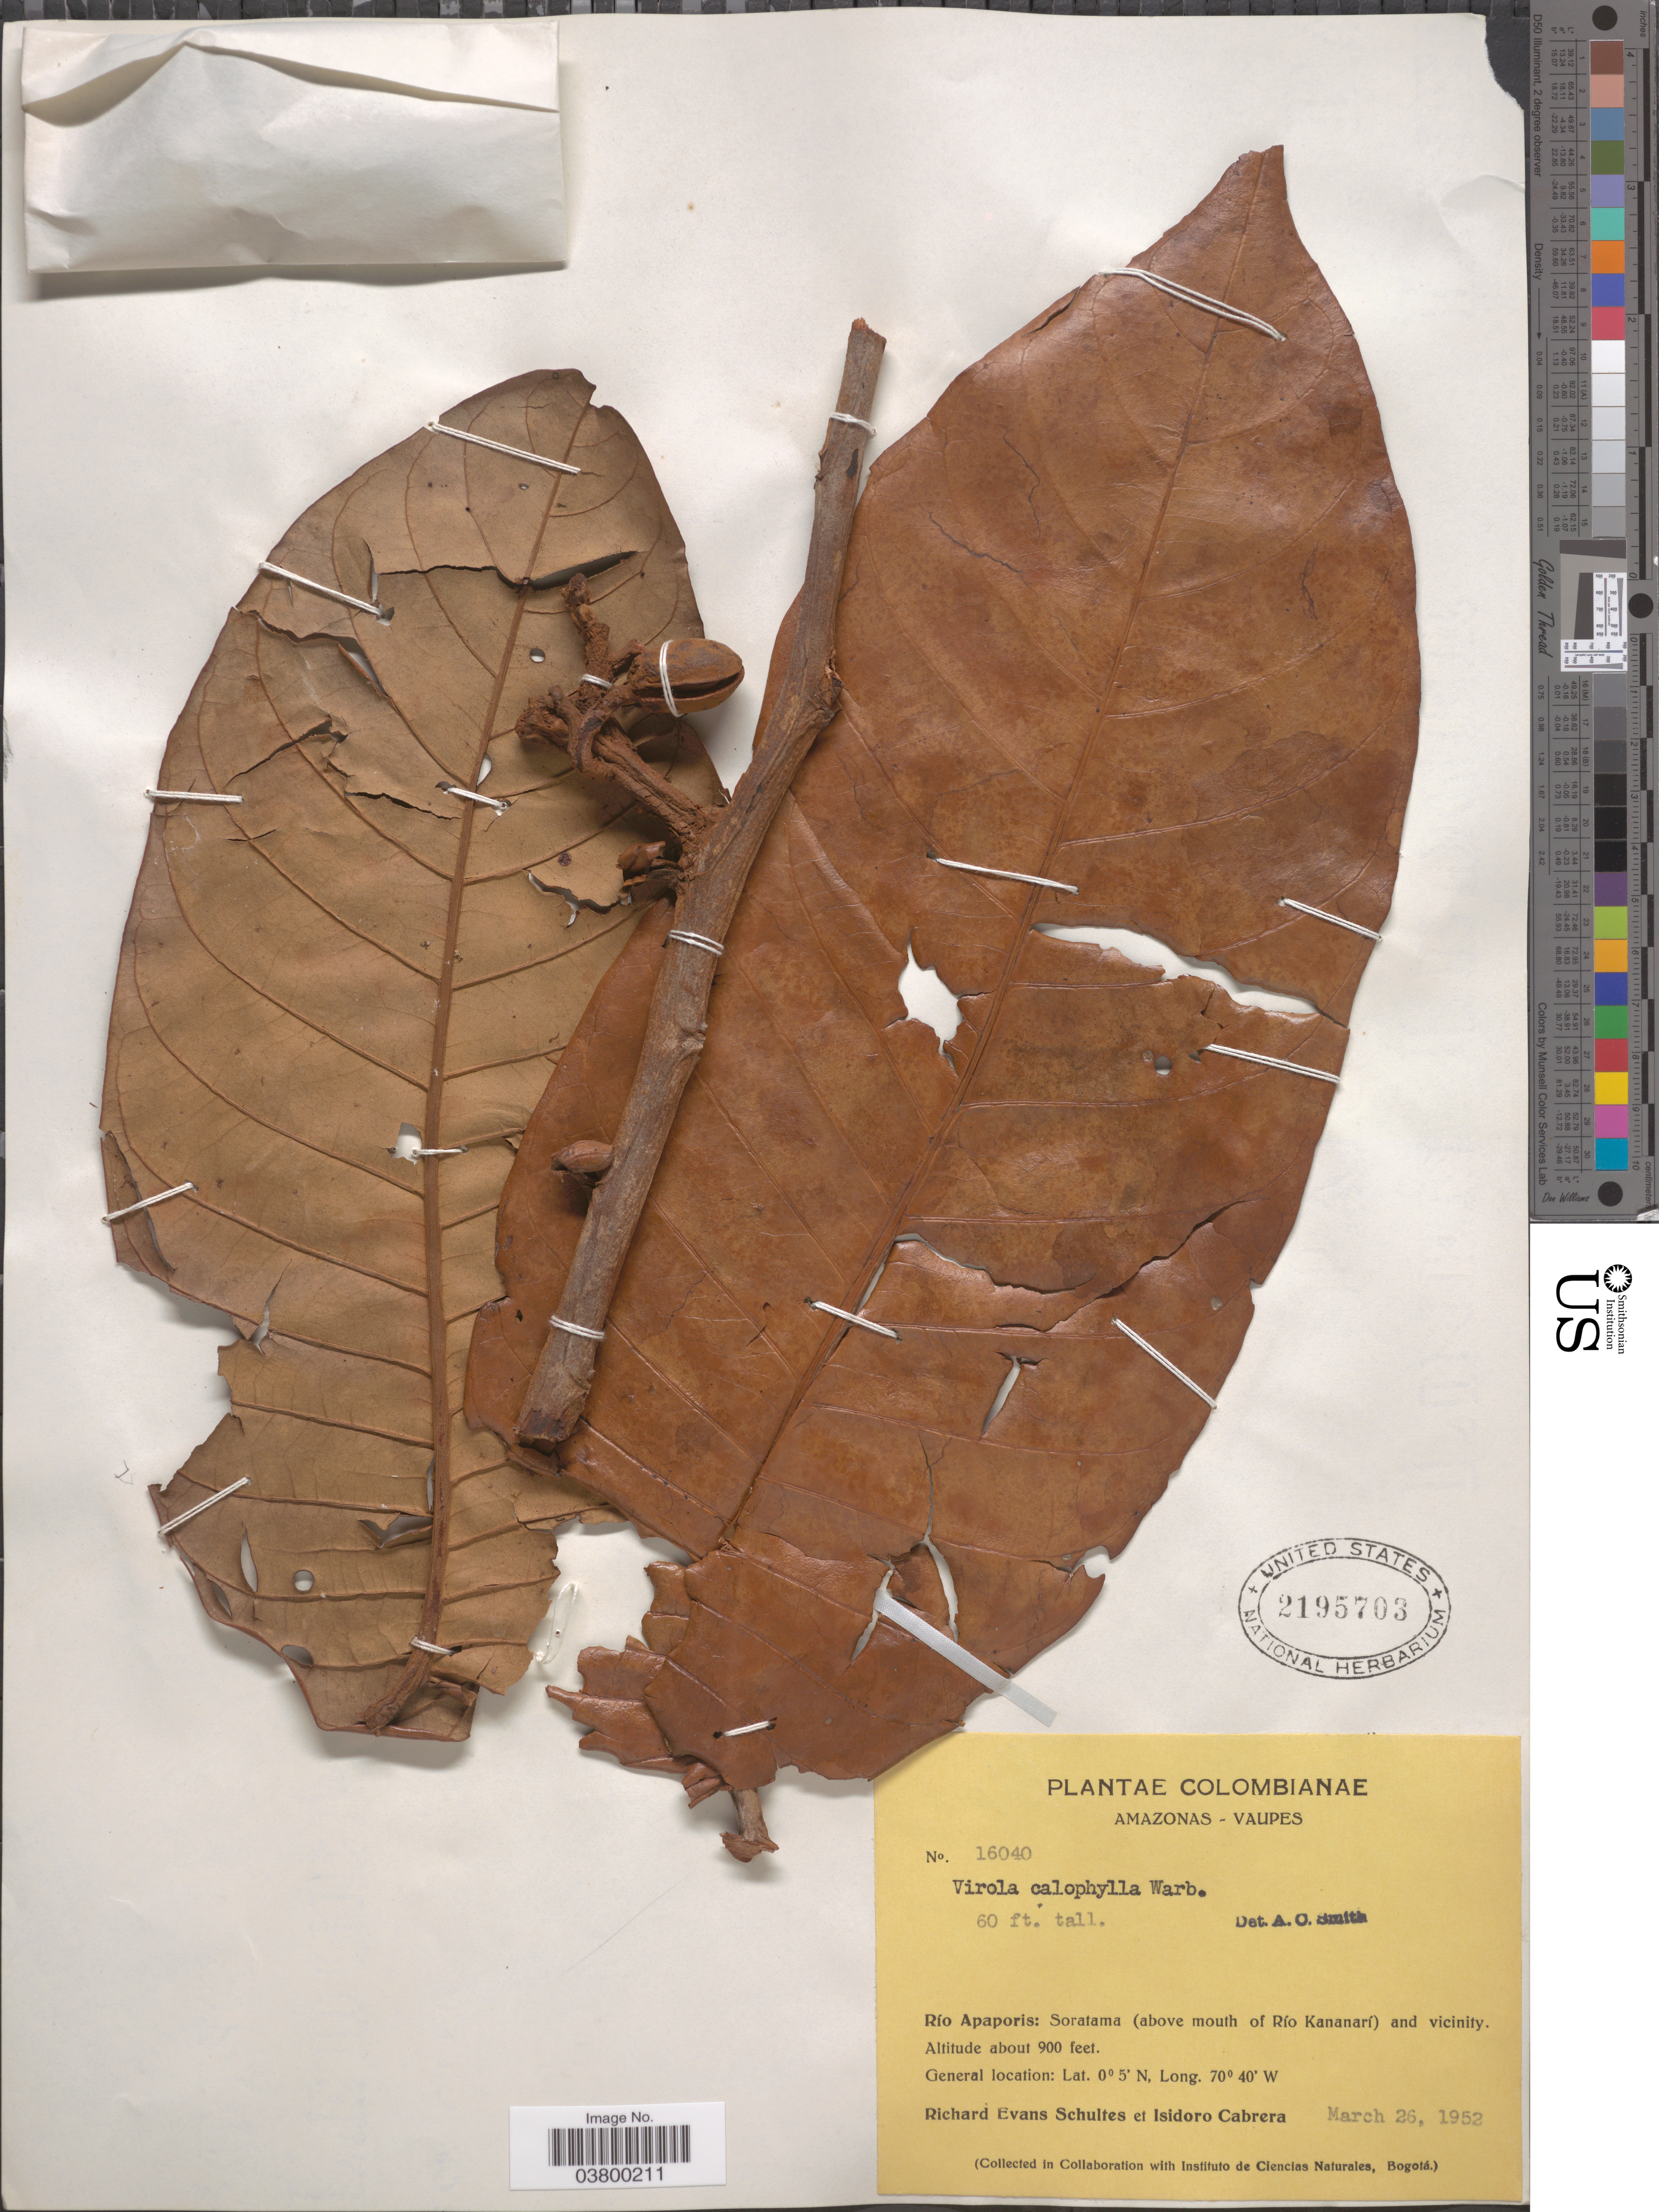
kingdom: Plantae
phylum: Tracheophyta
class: Magnoliopsida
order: Magnoliales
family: Myristicaceae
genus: Virola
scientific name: Virola calophylla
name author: (Spruce) Warb.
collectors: R. E. Schultes & I. Cabrera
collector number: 16040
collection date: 1952-03-26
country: Colombia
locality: Amazonas-Vaupés. Río Apaporis: Soratama (above mouth of Río Kananarí) and vicinity.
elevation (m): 274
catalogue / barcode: US 2195703